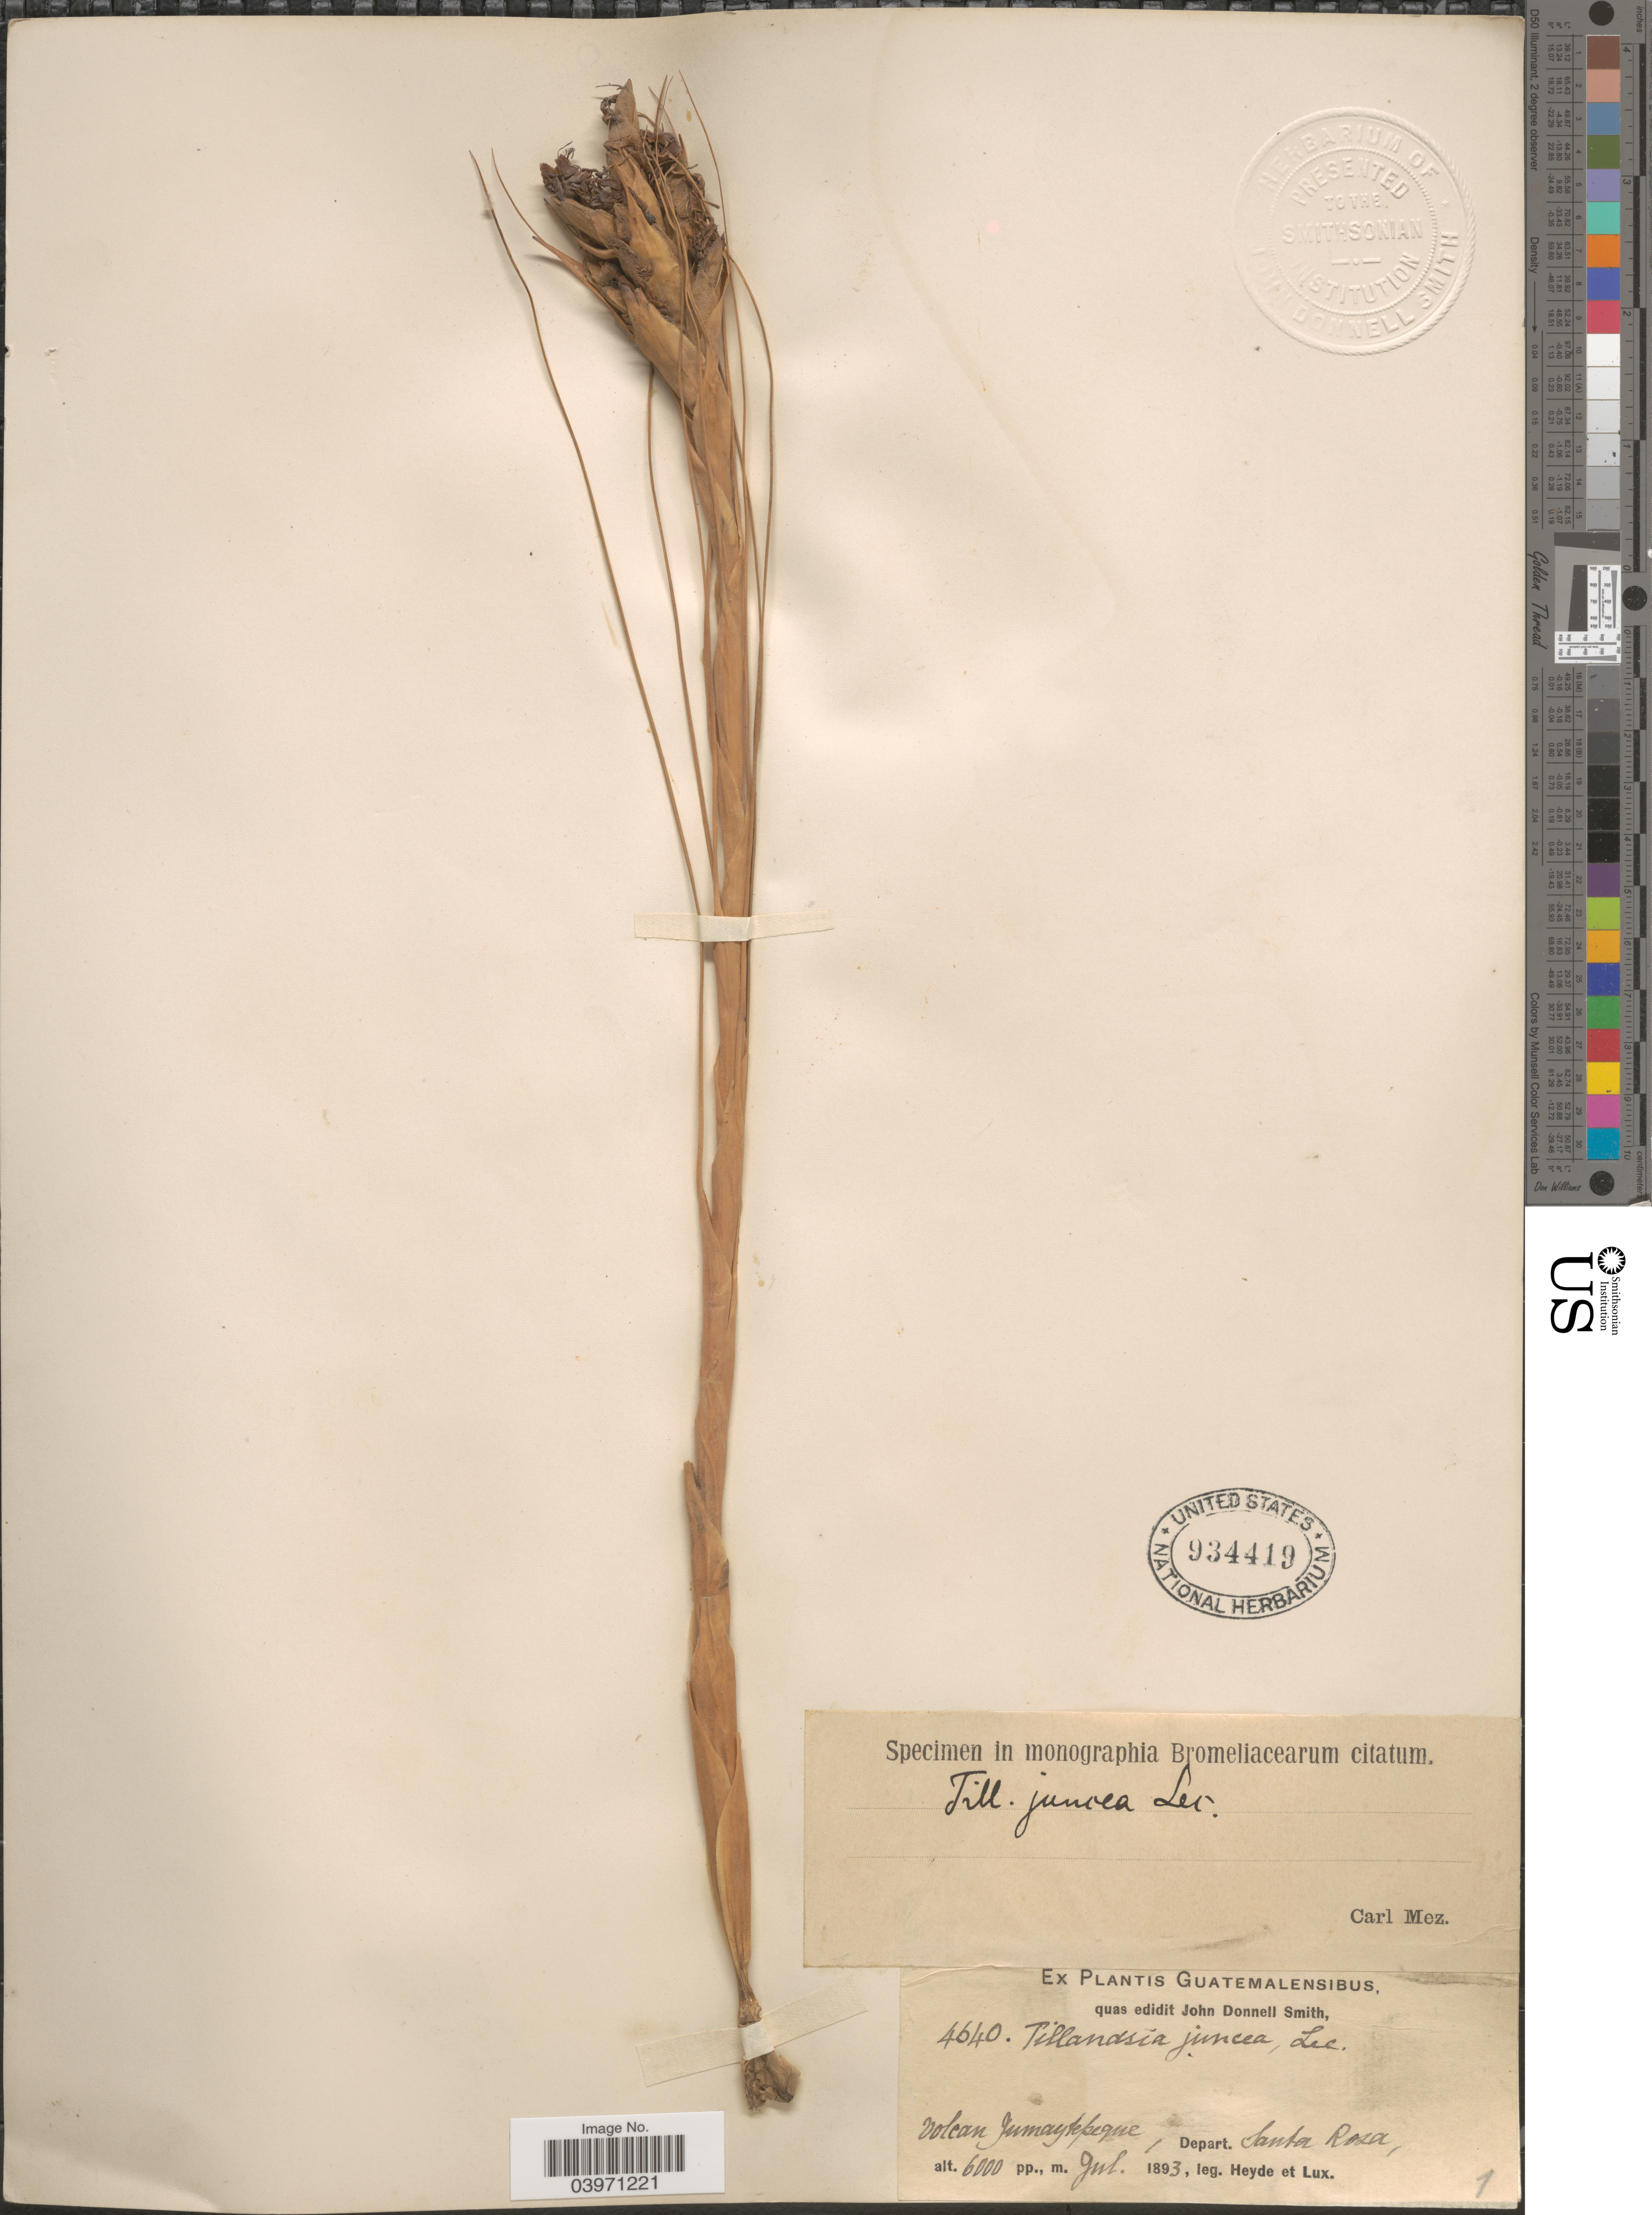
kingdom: Plantae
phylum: Tracheophyta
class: Liliopsida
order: Poales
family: Bromeliaceae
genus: Tillandsia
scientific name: Tillandsia juncea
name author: (Ruiz & Pav.) Poir.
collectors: Heyde & Lux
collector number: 4640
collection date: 1893-07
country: Guatemala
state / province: Santa Rosa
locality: Volcan Jumaytepeque, Depart. Santa Rosa.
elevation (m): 1829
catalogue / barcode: US 934419